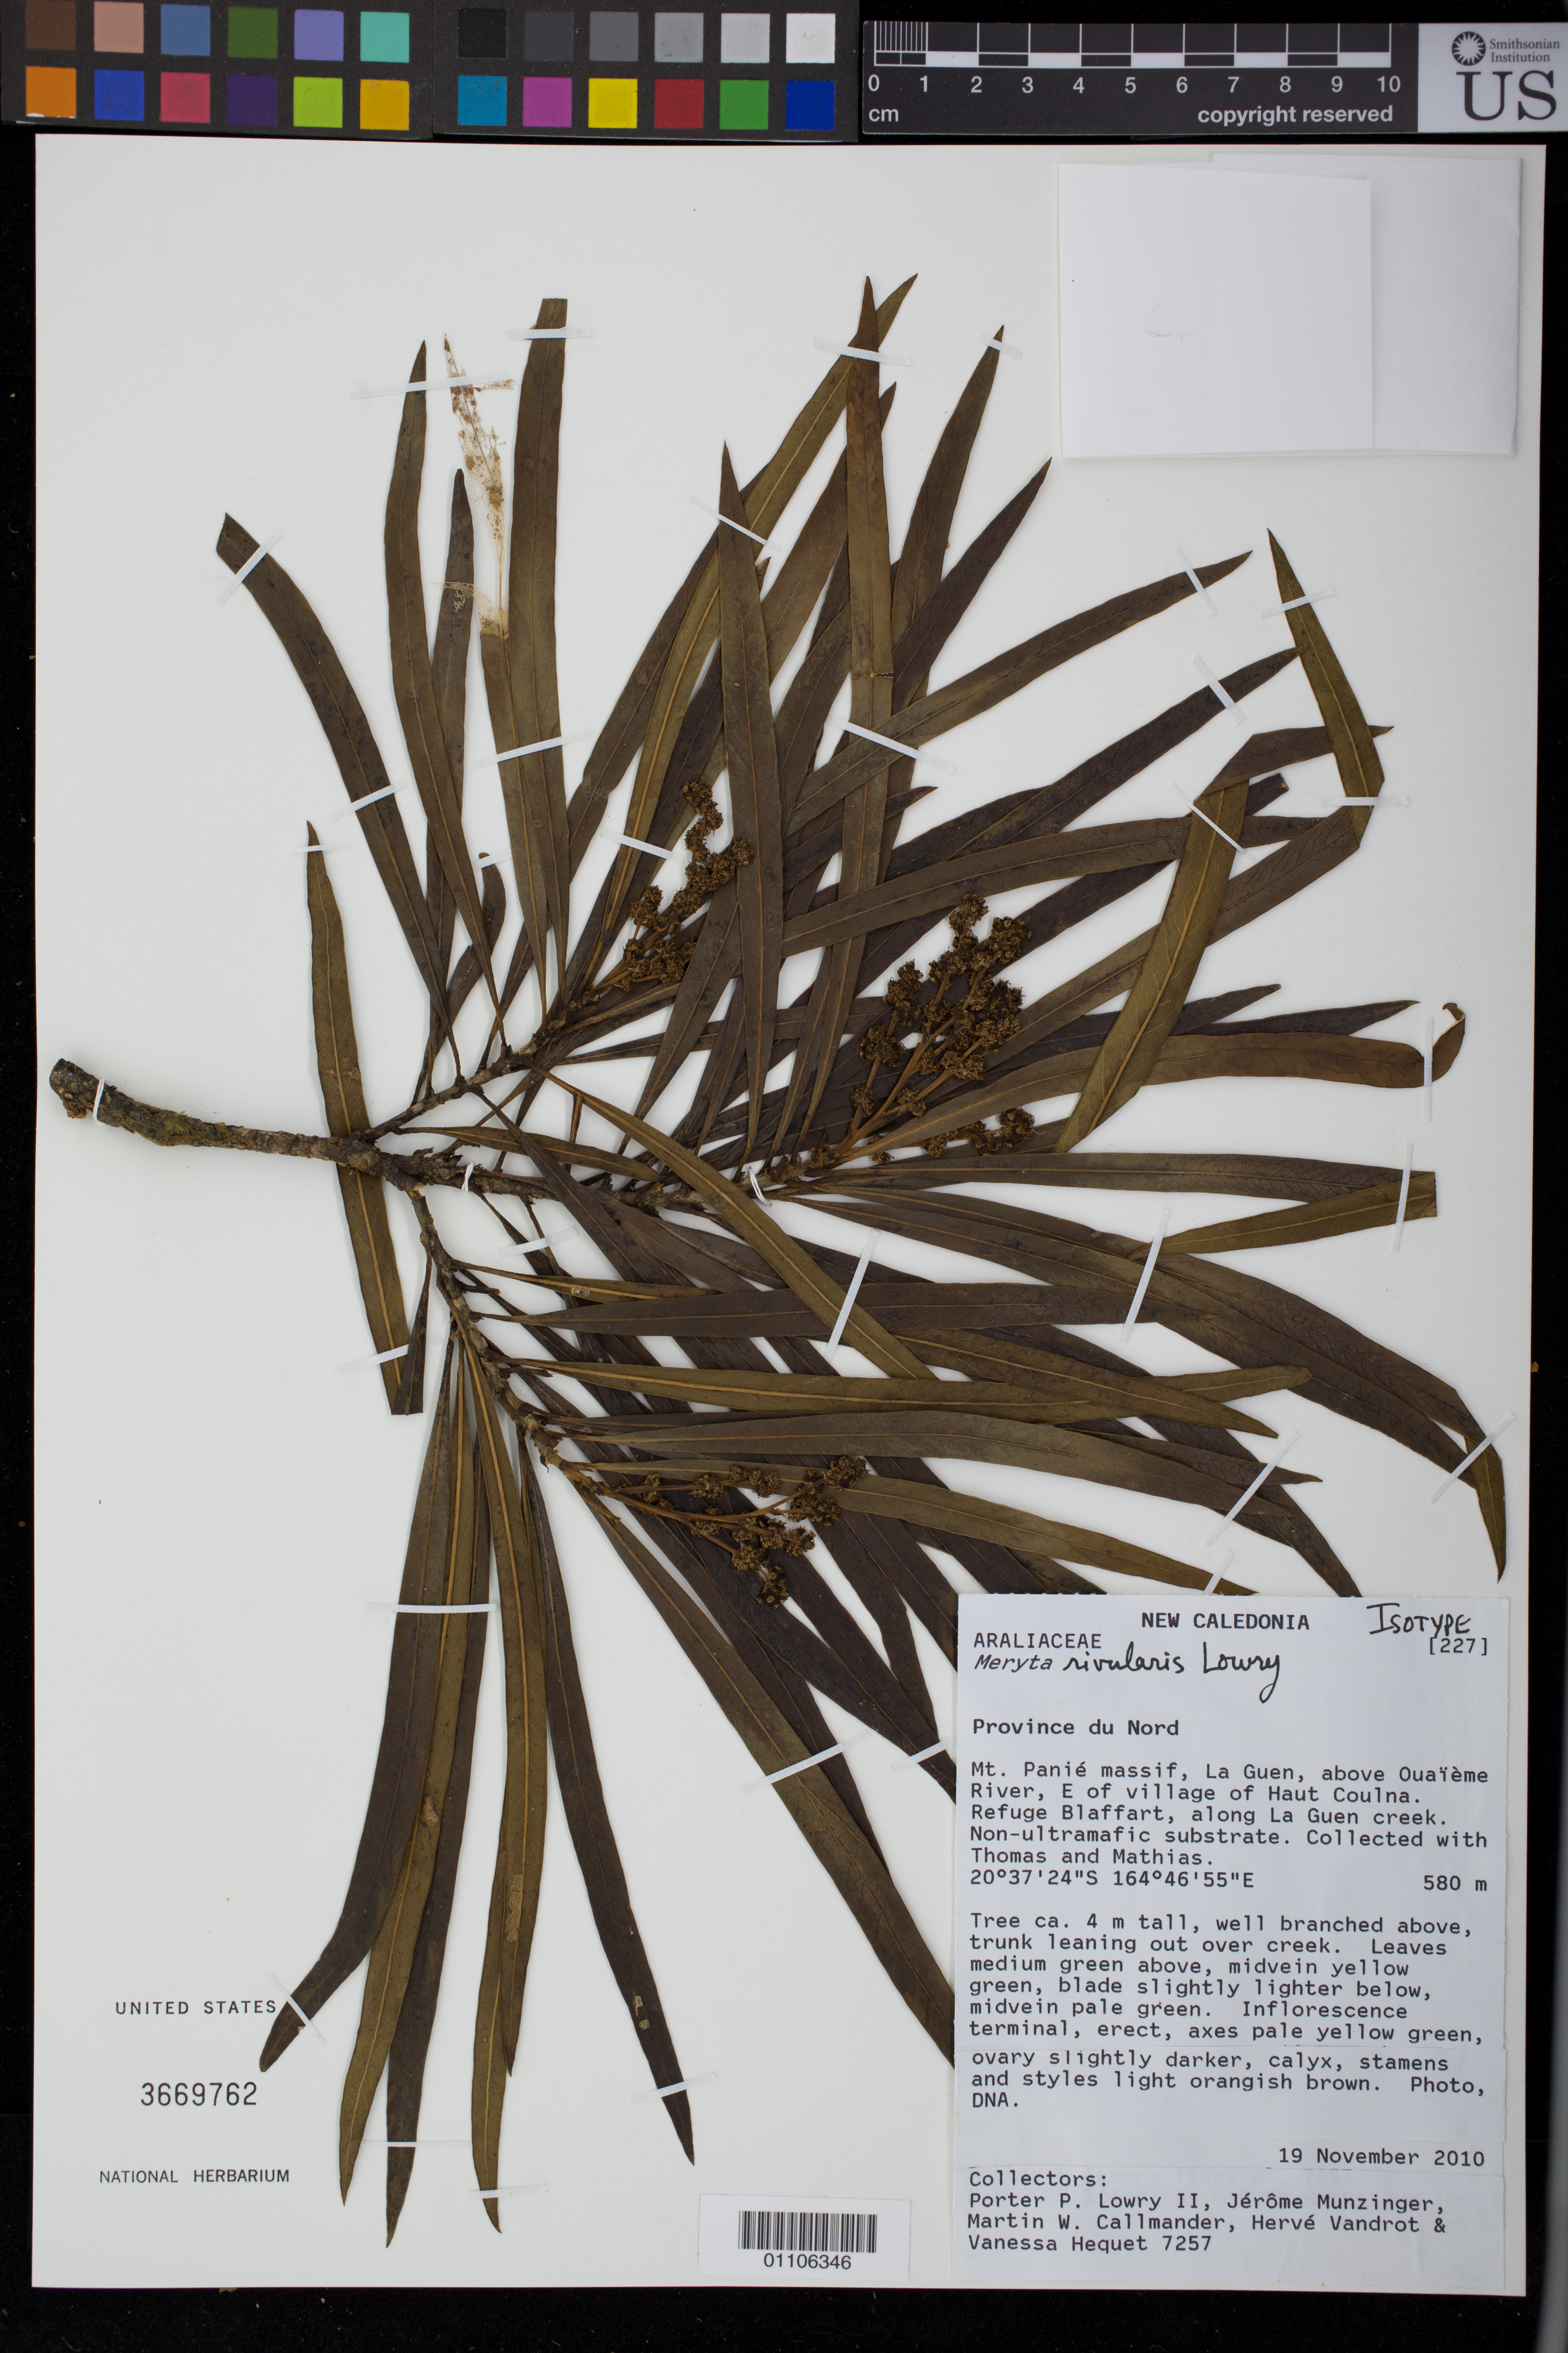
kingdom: Plantae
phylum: Tracheophyta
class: Magnoliopsida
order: Apiales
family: Araliaceae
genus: Meryta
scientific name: Meryta rivularis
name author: Lowry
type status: Isotype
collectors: P. P. Lowry, J. K. Munzinger, M. Callmander, H. Vandrot & V. Hequet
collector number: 7257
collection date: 2010-11-19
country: New Caledonia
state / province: Nord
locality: Province du Nord. Mt. Panié massif, La Guen, above Ouaïème River, E of village of Haut Coulna. Refuge Blaffart, along La Guen Creek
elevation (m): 580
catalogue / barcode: US 3669762